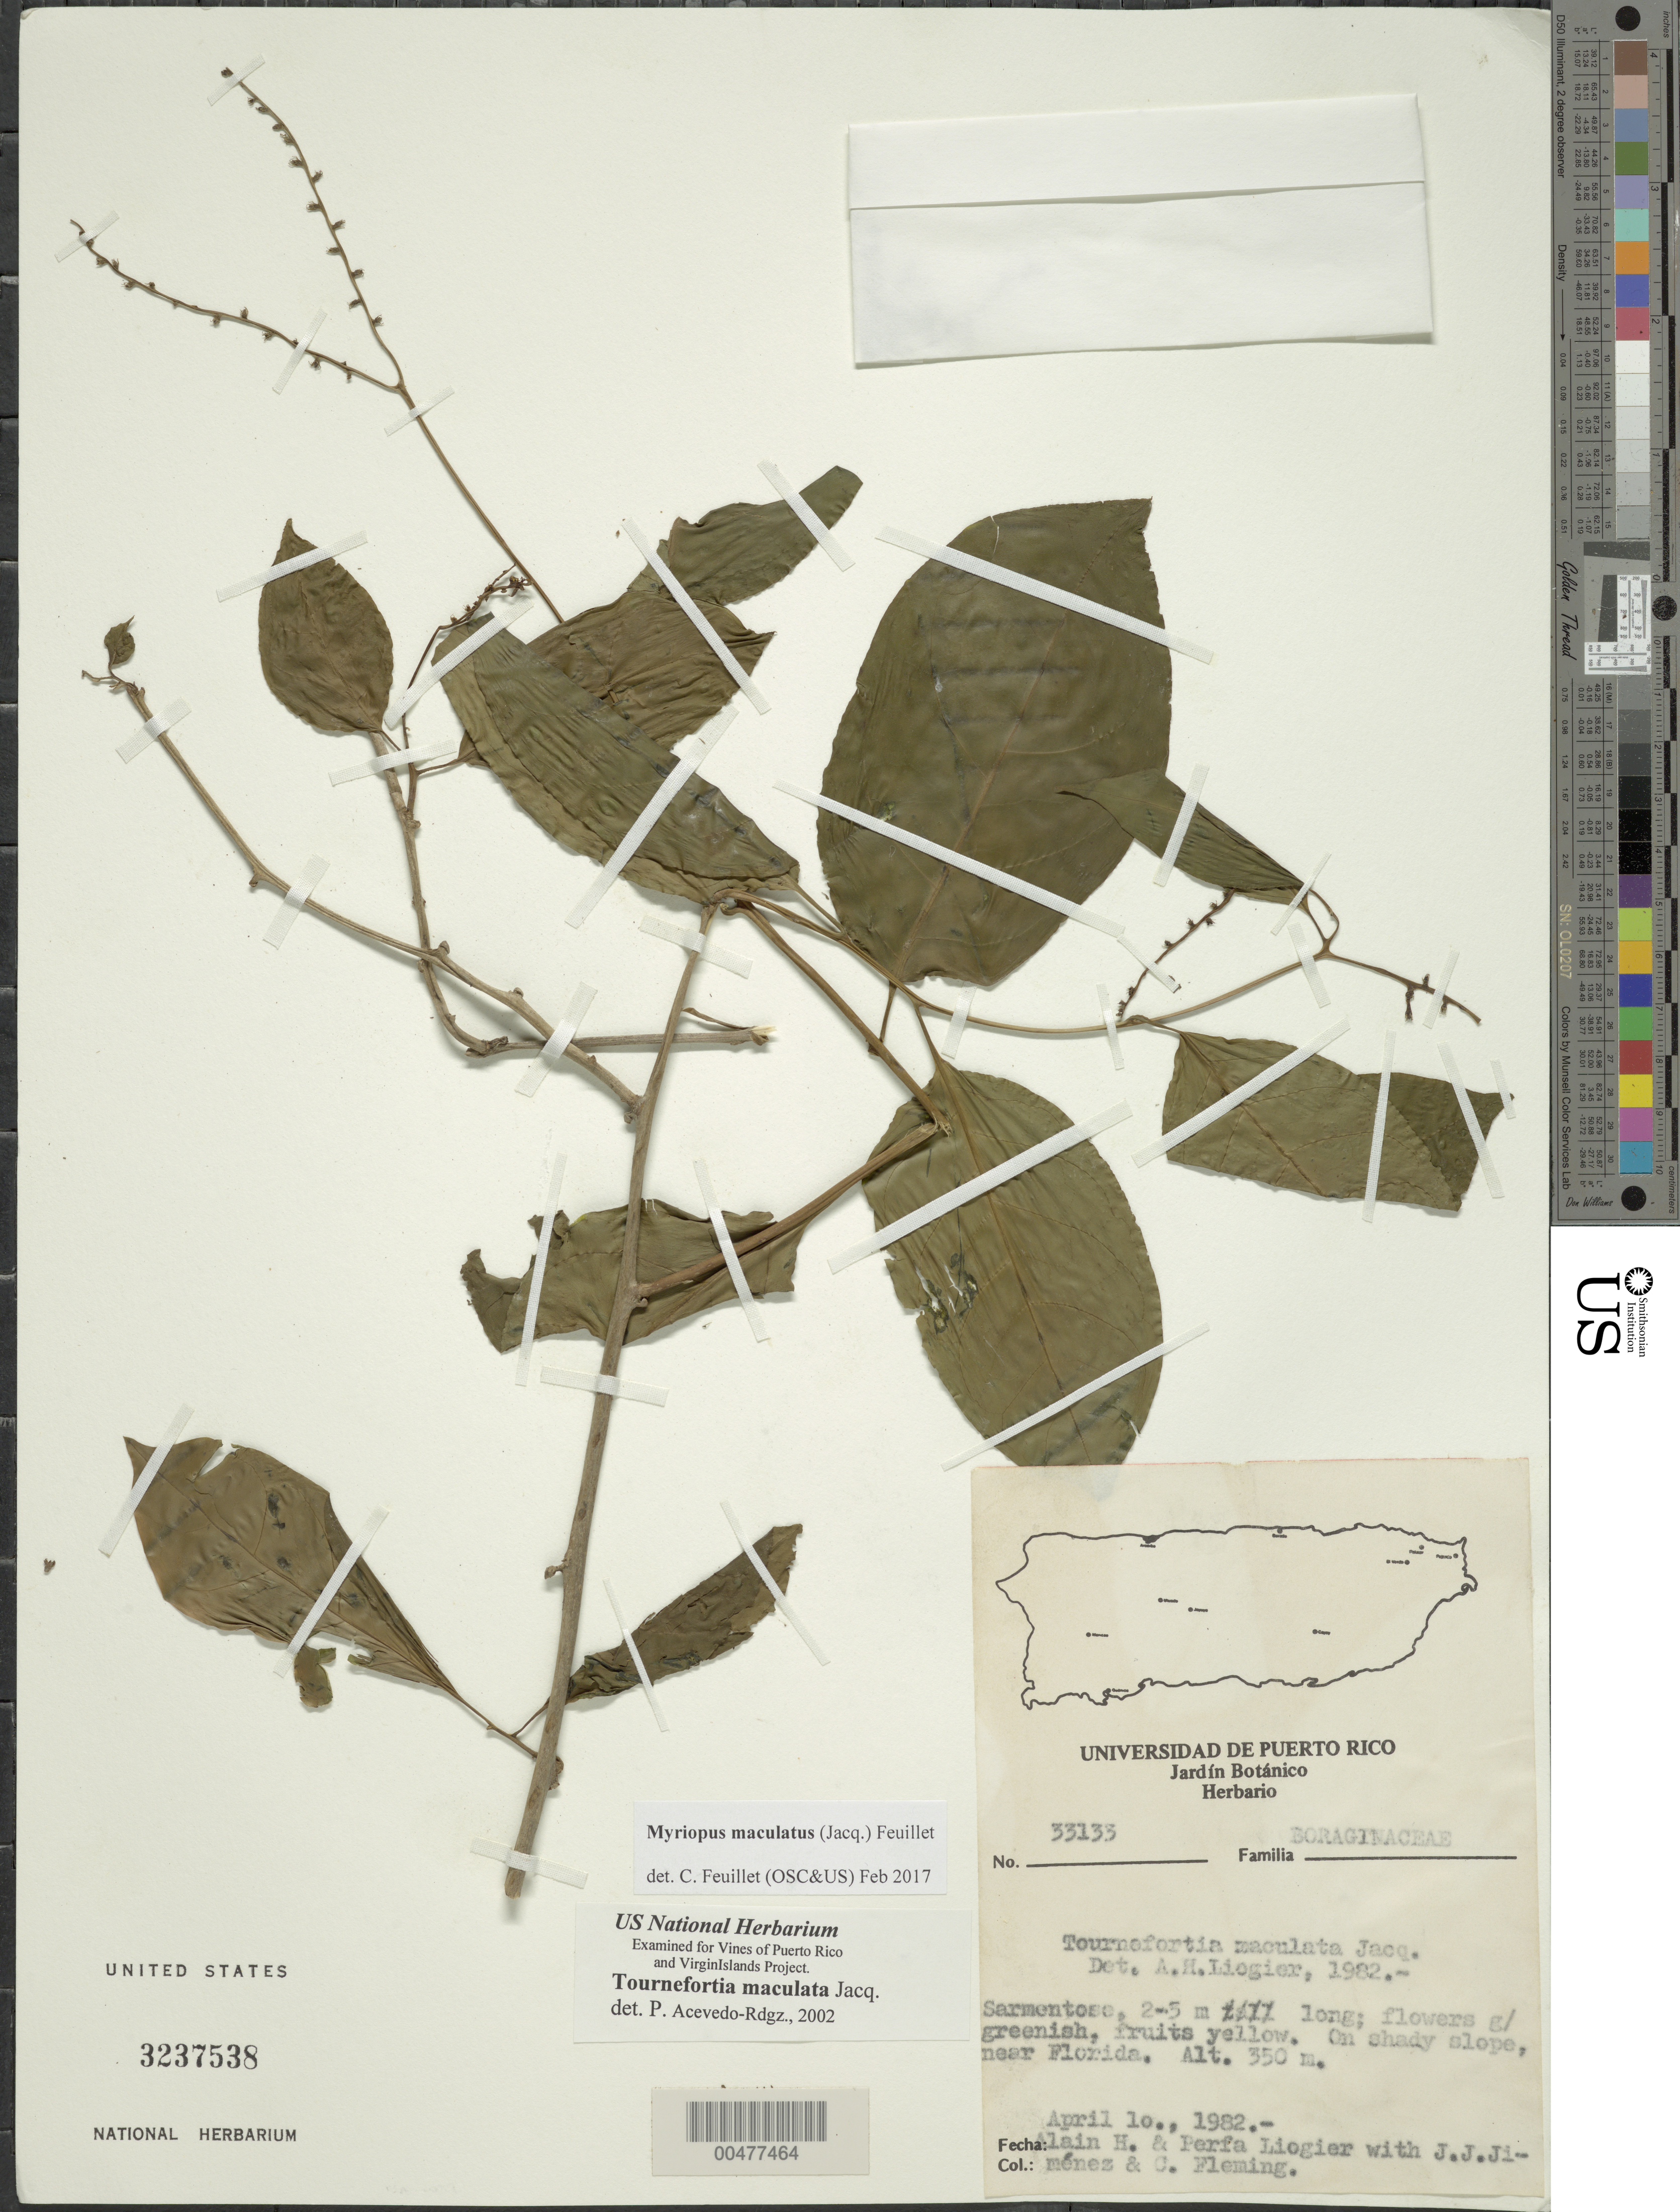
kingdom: Plantae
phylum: Tracheophyta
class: Magnoliopsida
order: Boraginales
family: Heliotropiaceae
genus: Myriopus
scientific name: Myriopus maculatus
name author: (Jacq.) Feuillet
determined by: Feuillet, C.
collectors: A. H. Liogier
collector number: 33133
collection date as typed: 10 Apr 1982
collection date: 1982-04-10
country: Puerto Rico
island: Greater Antilles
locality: near Florida. On shady slope.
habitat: On shady slope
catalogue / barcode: US 3237538